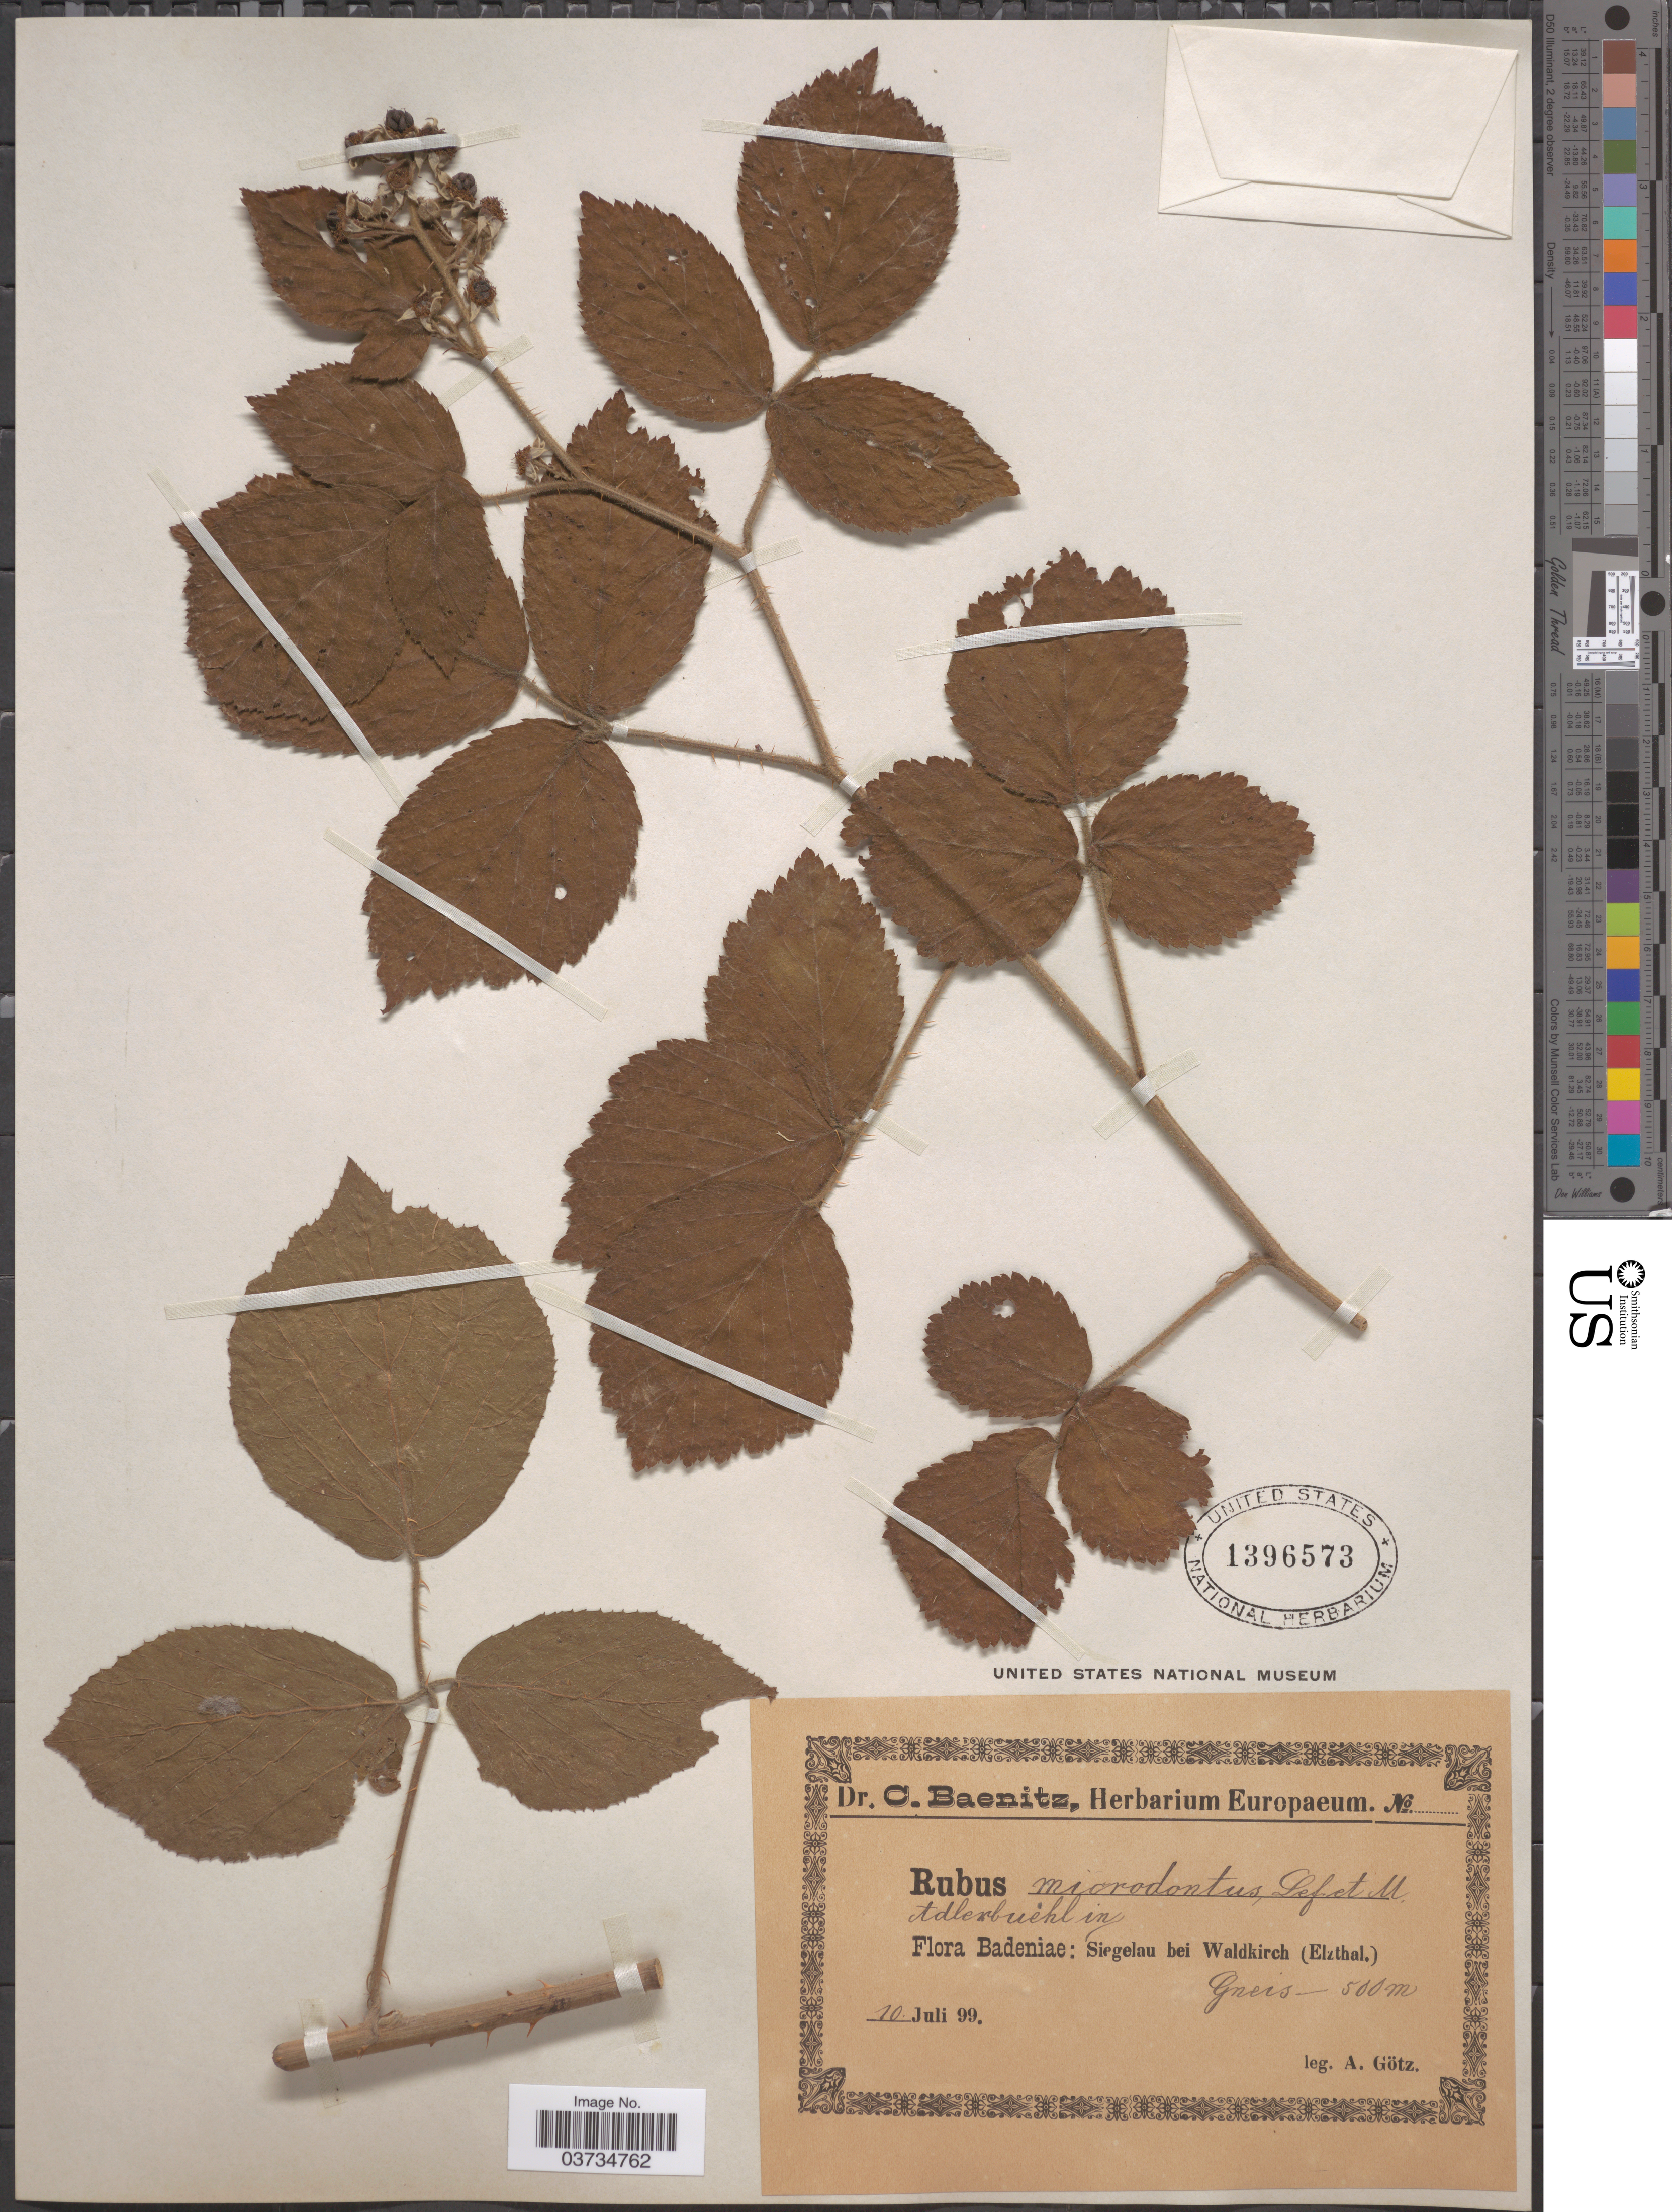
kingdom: Plantae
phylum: Tracheophyta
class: Magnoliopsida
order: Rosales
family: Rosaceae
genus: Rubus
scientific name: Rubus microdontus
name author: P.J. Müll. & Lefèvre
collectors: A. Götz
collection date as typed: Transcribed d/m/y: 10/7/99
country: Germany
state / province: Baden-Württemberg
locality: Badeniae: Siegelau bei Waldkirch (Elzthal).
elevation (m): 500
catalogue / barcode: US 1396573